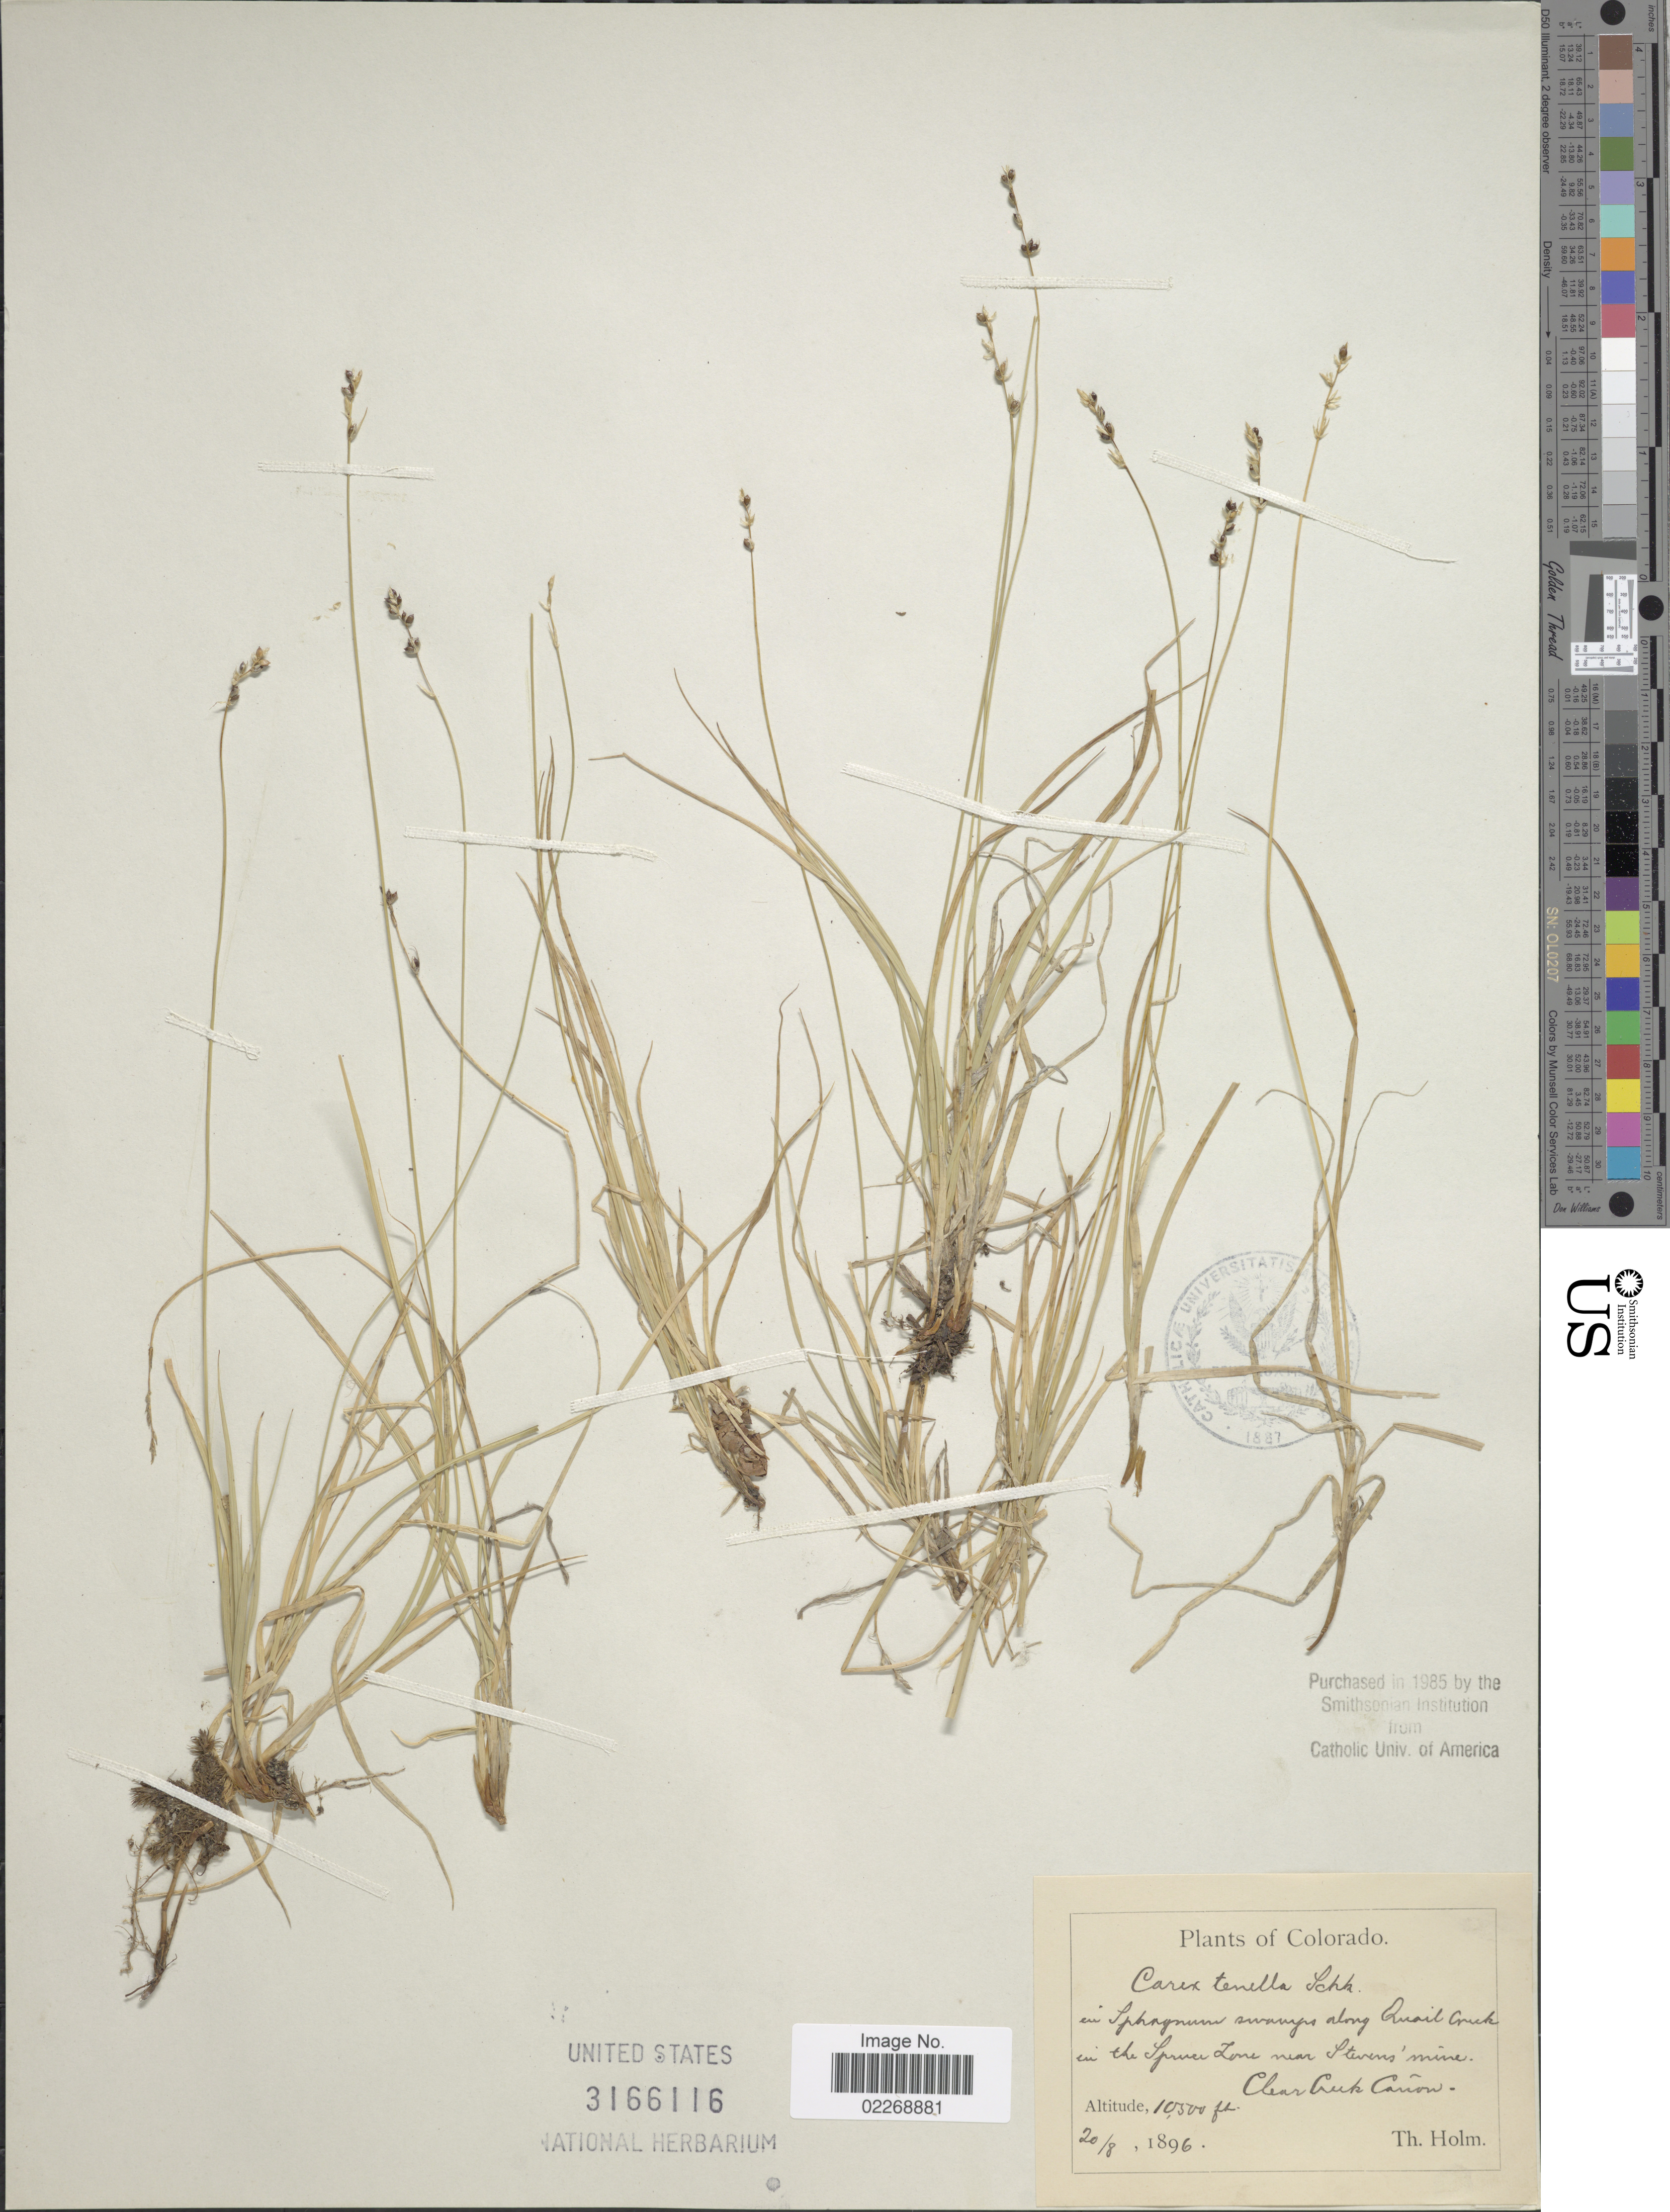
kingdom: Plantae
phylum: Tracheophyta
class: Liliopsida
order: Poales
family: Cyperaceae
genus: Carex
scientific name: Carex disperma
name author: Dewey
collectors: T. Holm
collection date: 1896-08-20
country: United States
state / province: Colorado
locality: In Sphagnum swamps along Quail Creek in the Spruce Zone near Steven's mine, Clear Creek Cañon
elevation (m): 3200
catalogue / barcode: US 3166116